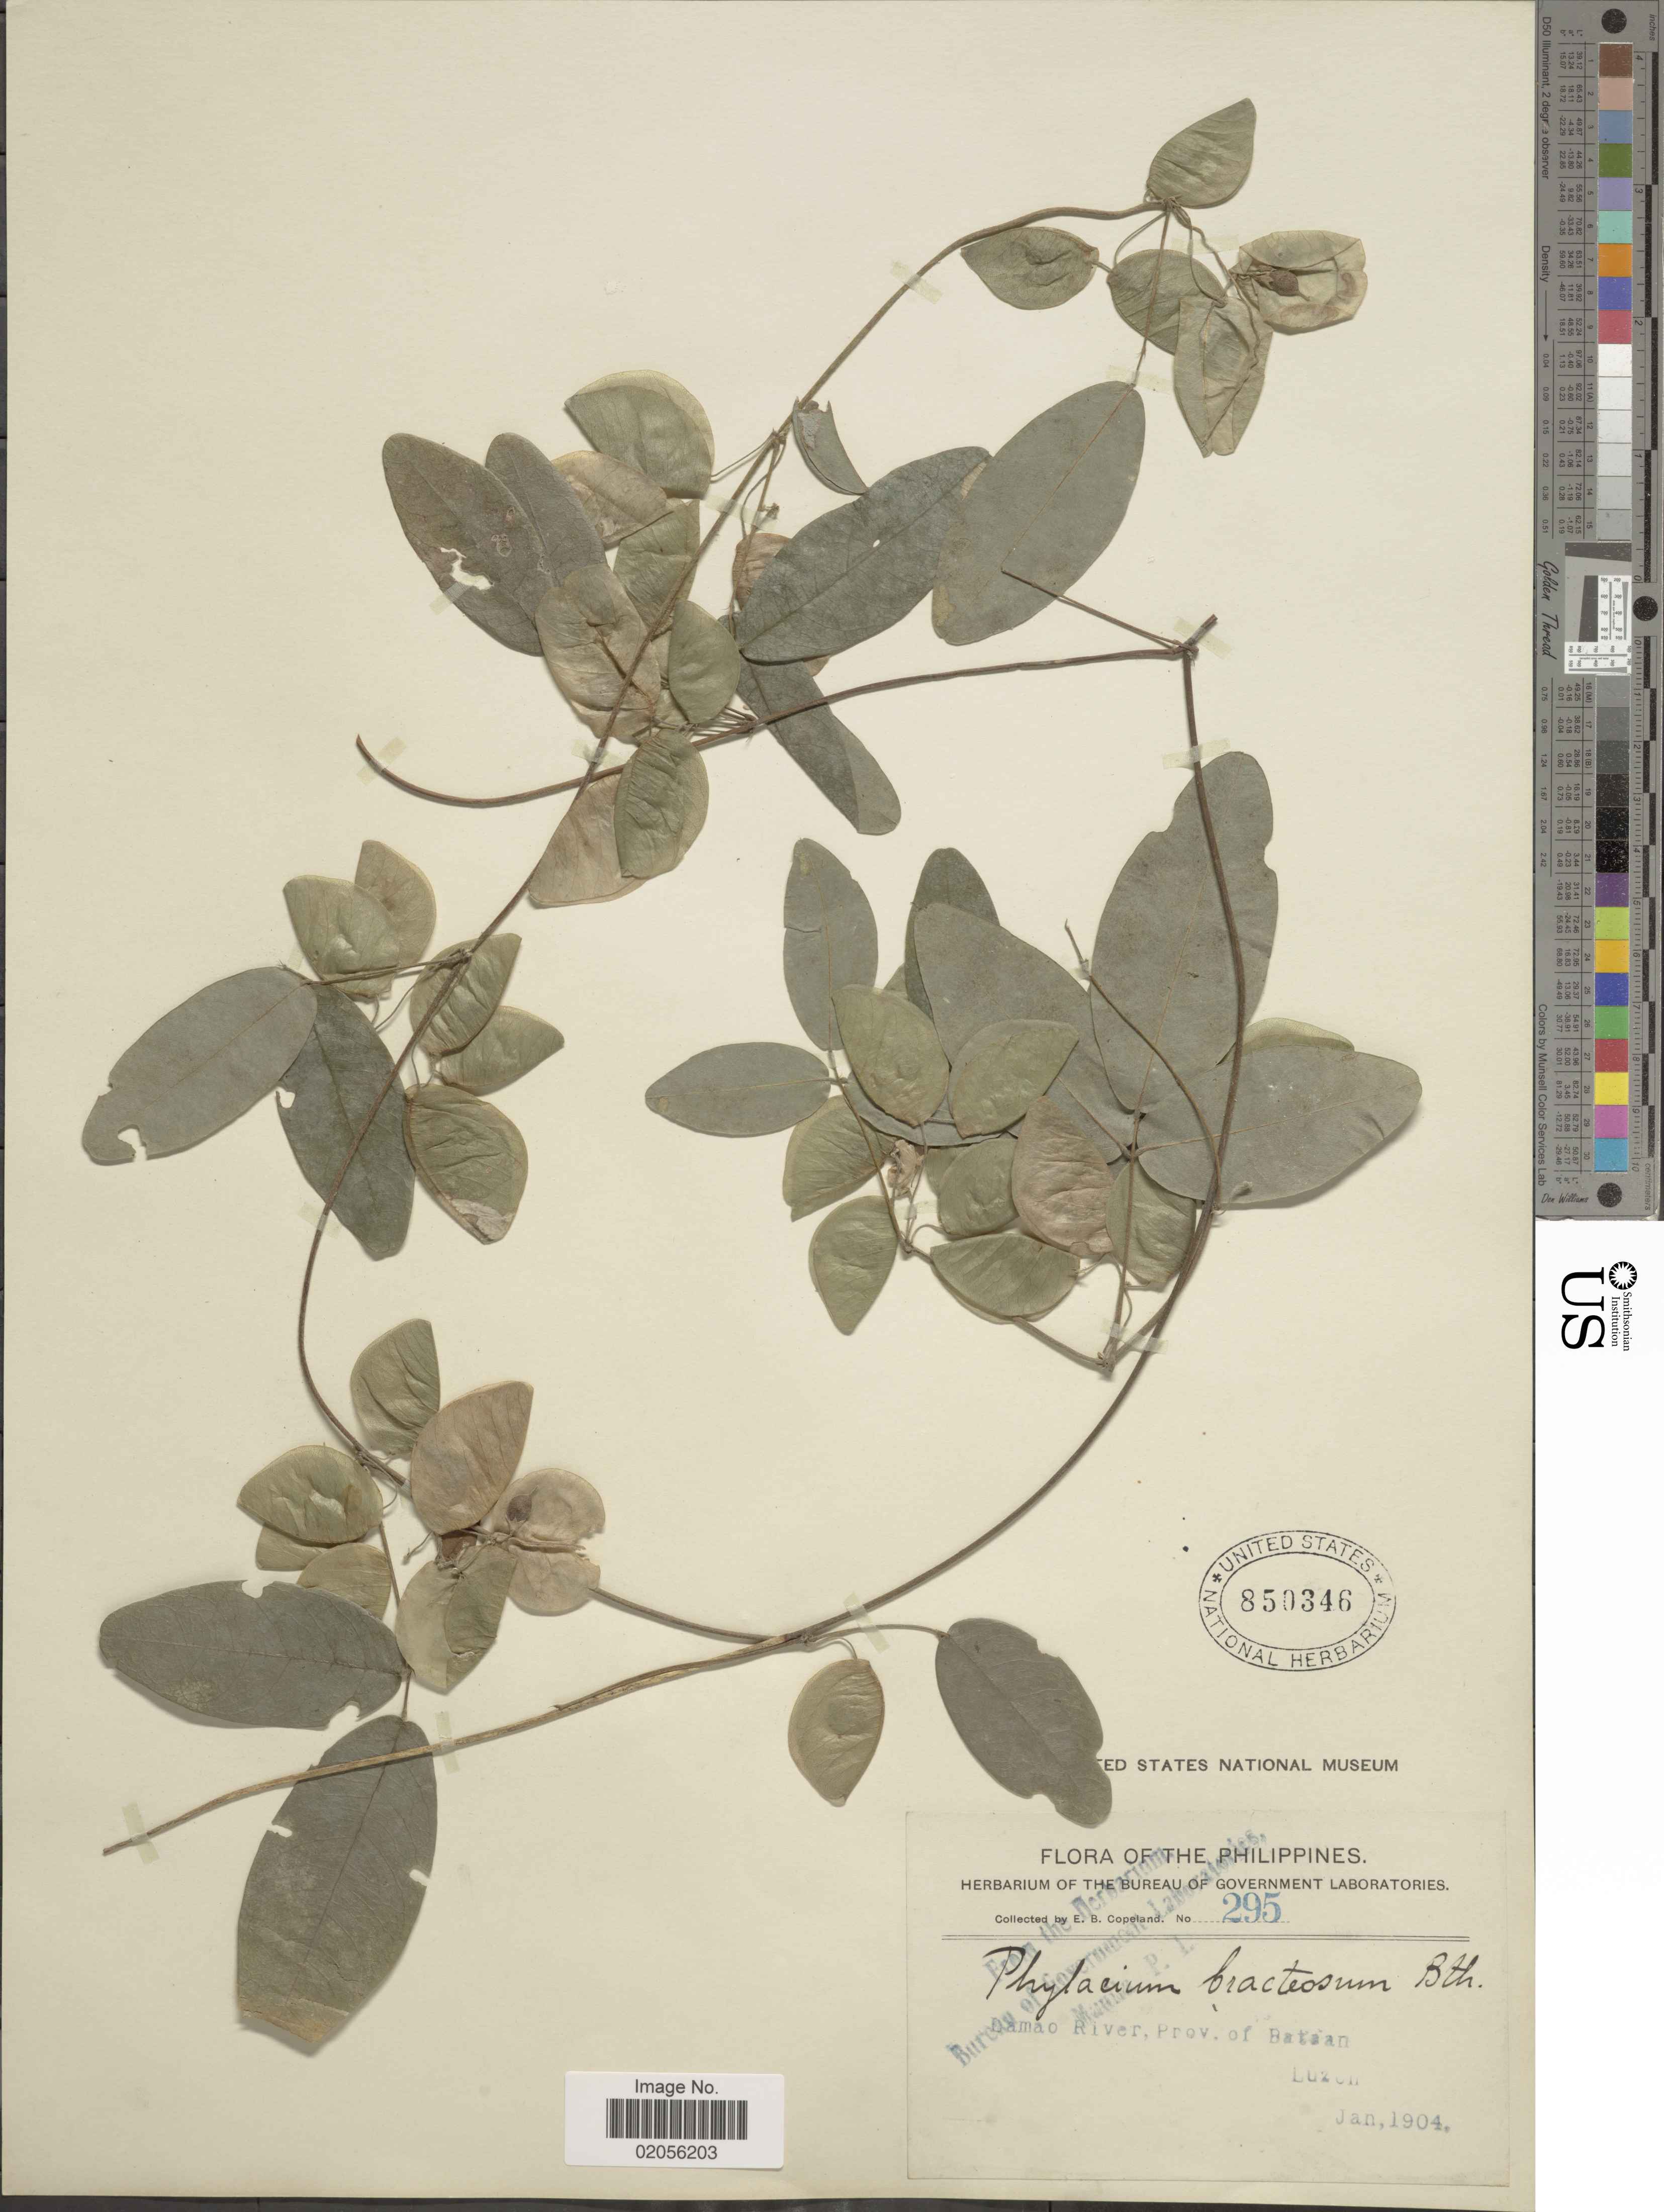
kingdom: Plantae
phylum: Tracheophyta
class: Magnoliopsida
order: Fabales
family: Fabaceae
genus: Phylacium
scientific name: Phylacium bracteosum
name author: Benn.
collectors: E. B. Copeland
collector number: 295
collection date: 1904-01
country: Philippines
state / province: Western Visayas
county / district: Negros Occidental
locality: Gimogon River, Negros Island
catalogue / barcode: US 850346